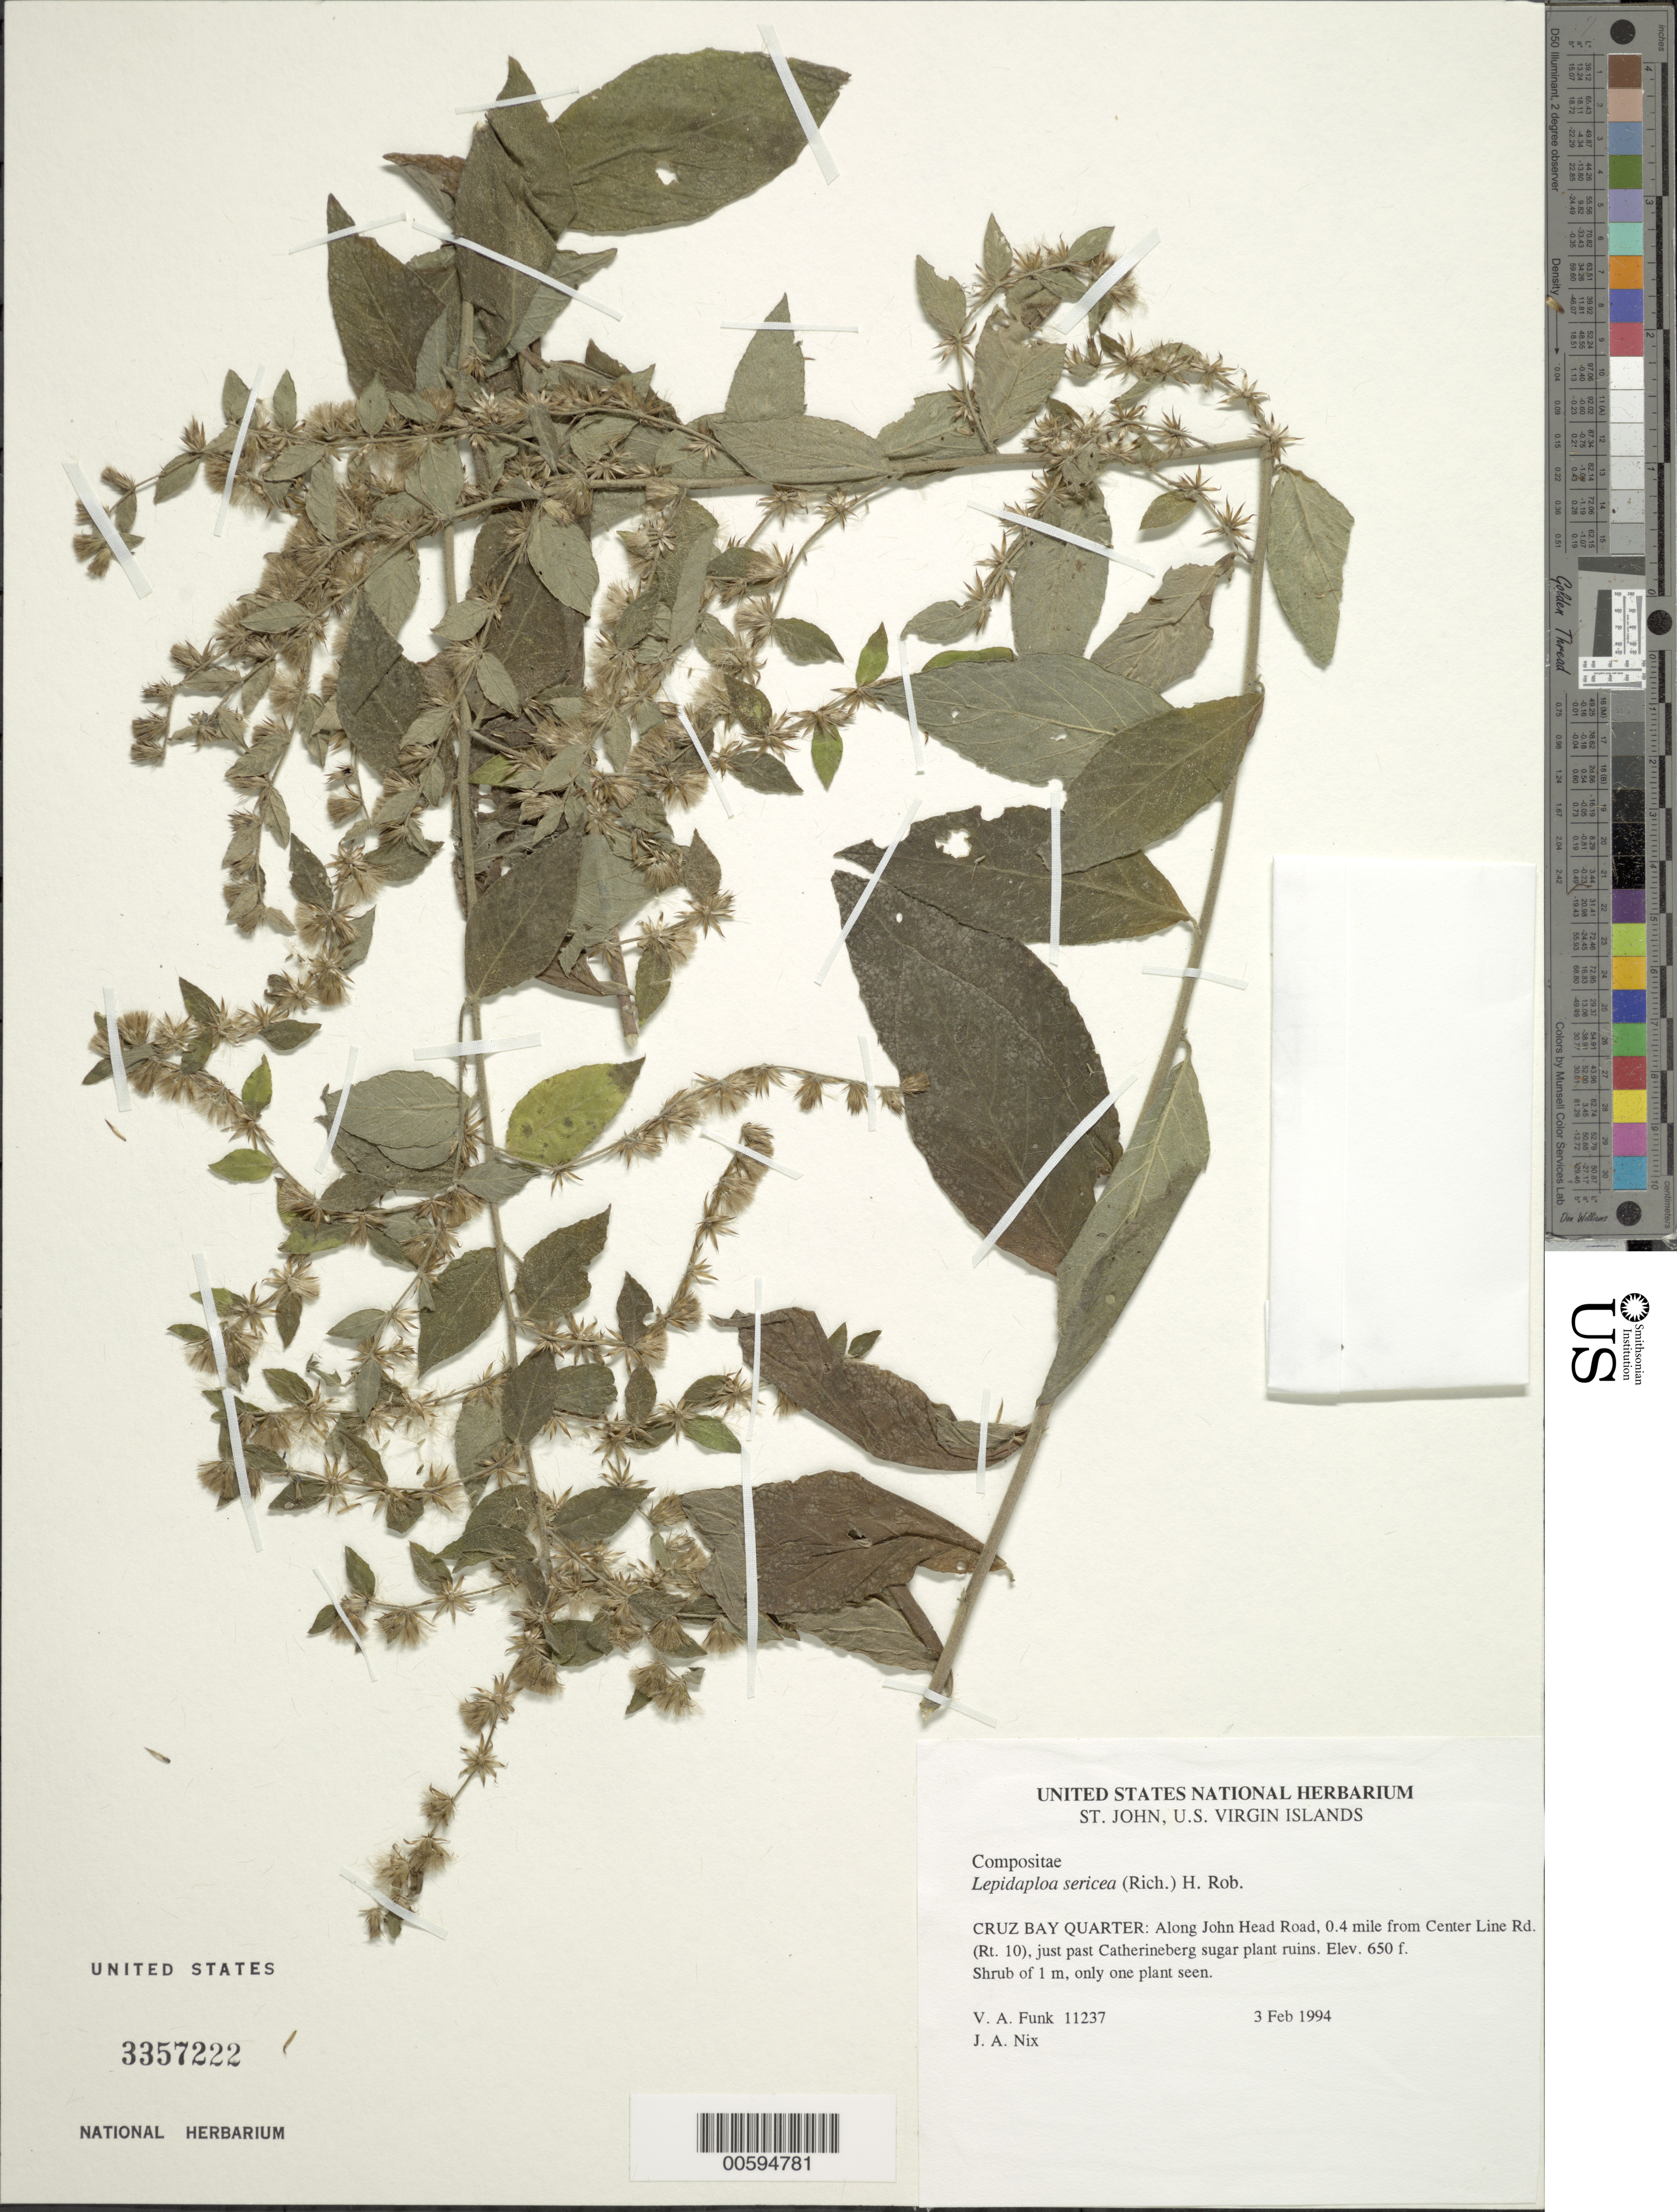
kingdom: Plantae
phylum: Tracheophyta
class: Magnoliopsida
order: Asterales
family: Asteraceae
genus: Lepidaploa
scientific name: Lepidaploa sericea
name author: (Rich.) H. Rob.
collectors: V. Funk & J. Nix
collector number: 11237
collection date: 1994-02-03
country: U.S. Virgin Islands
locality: St. John. Cruz Bay Quarter: Along John Head Road, 0.4 mile from Center Line Rd. (Rt. 10), just past Catherine =berg sugar plant ruins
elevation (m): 198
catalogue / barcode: US 3357222